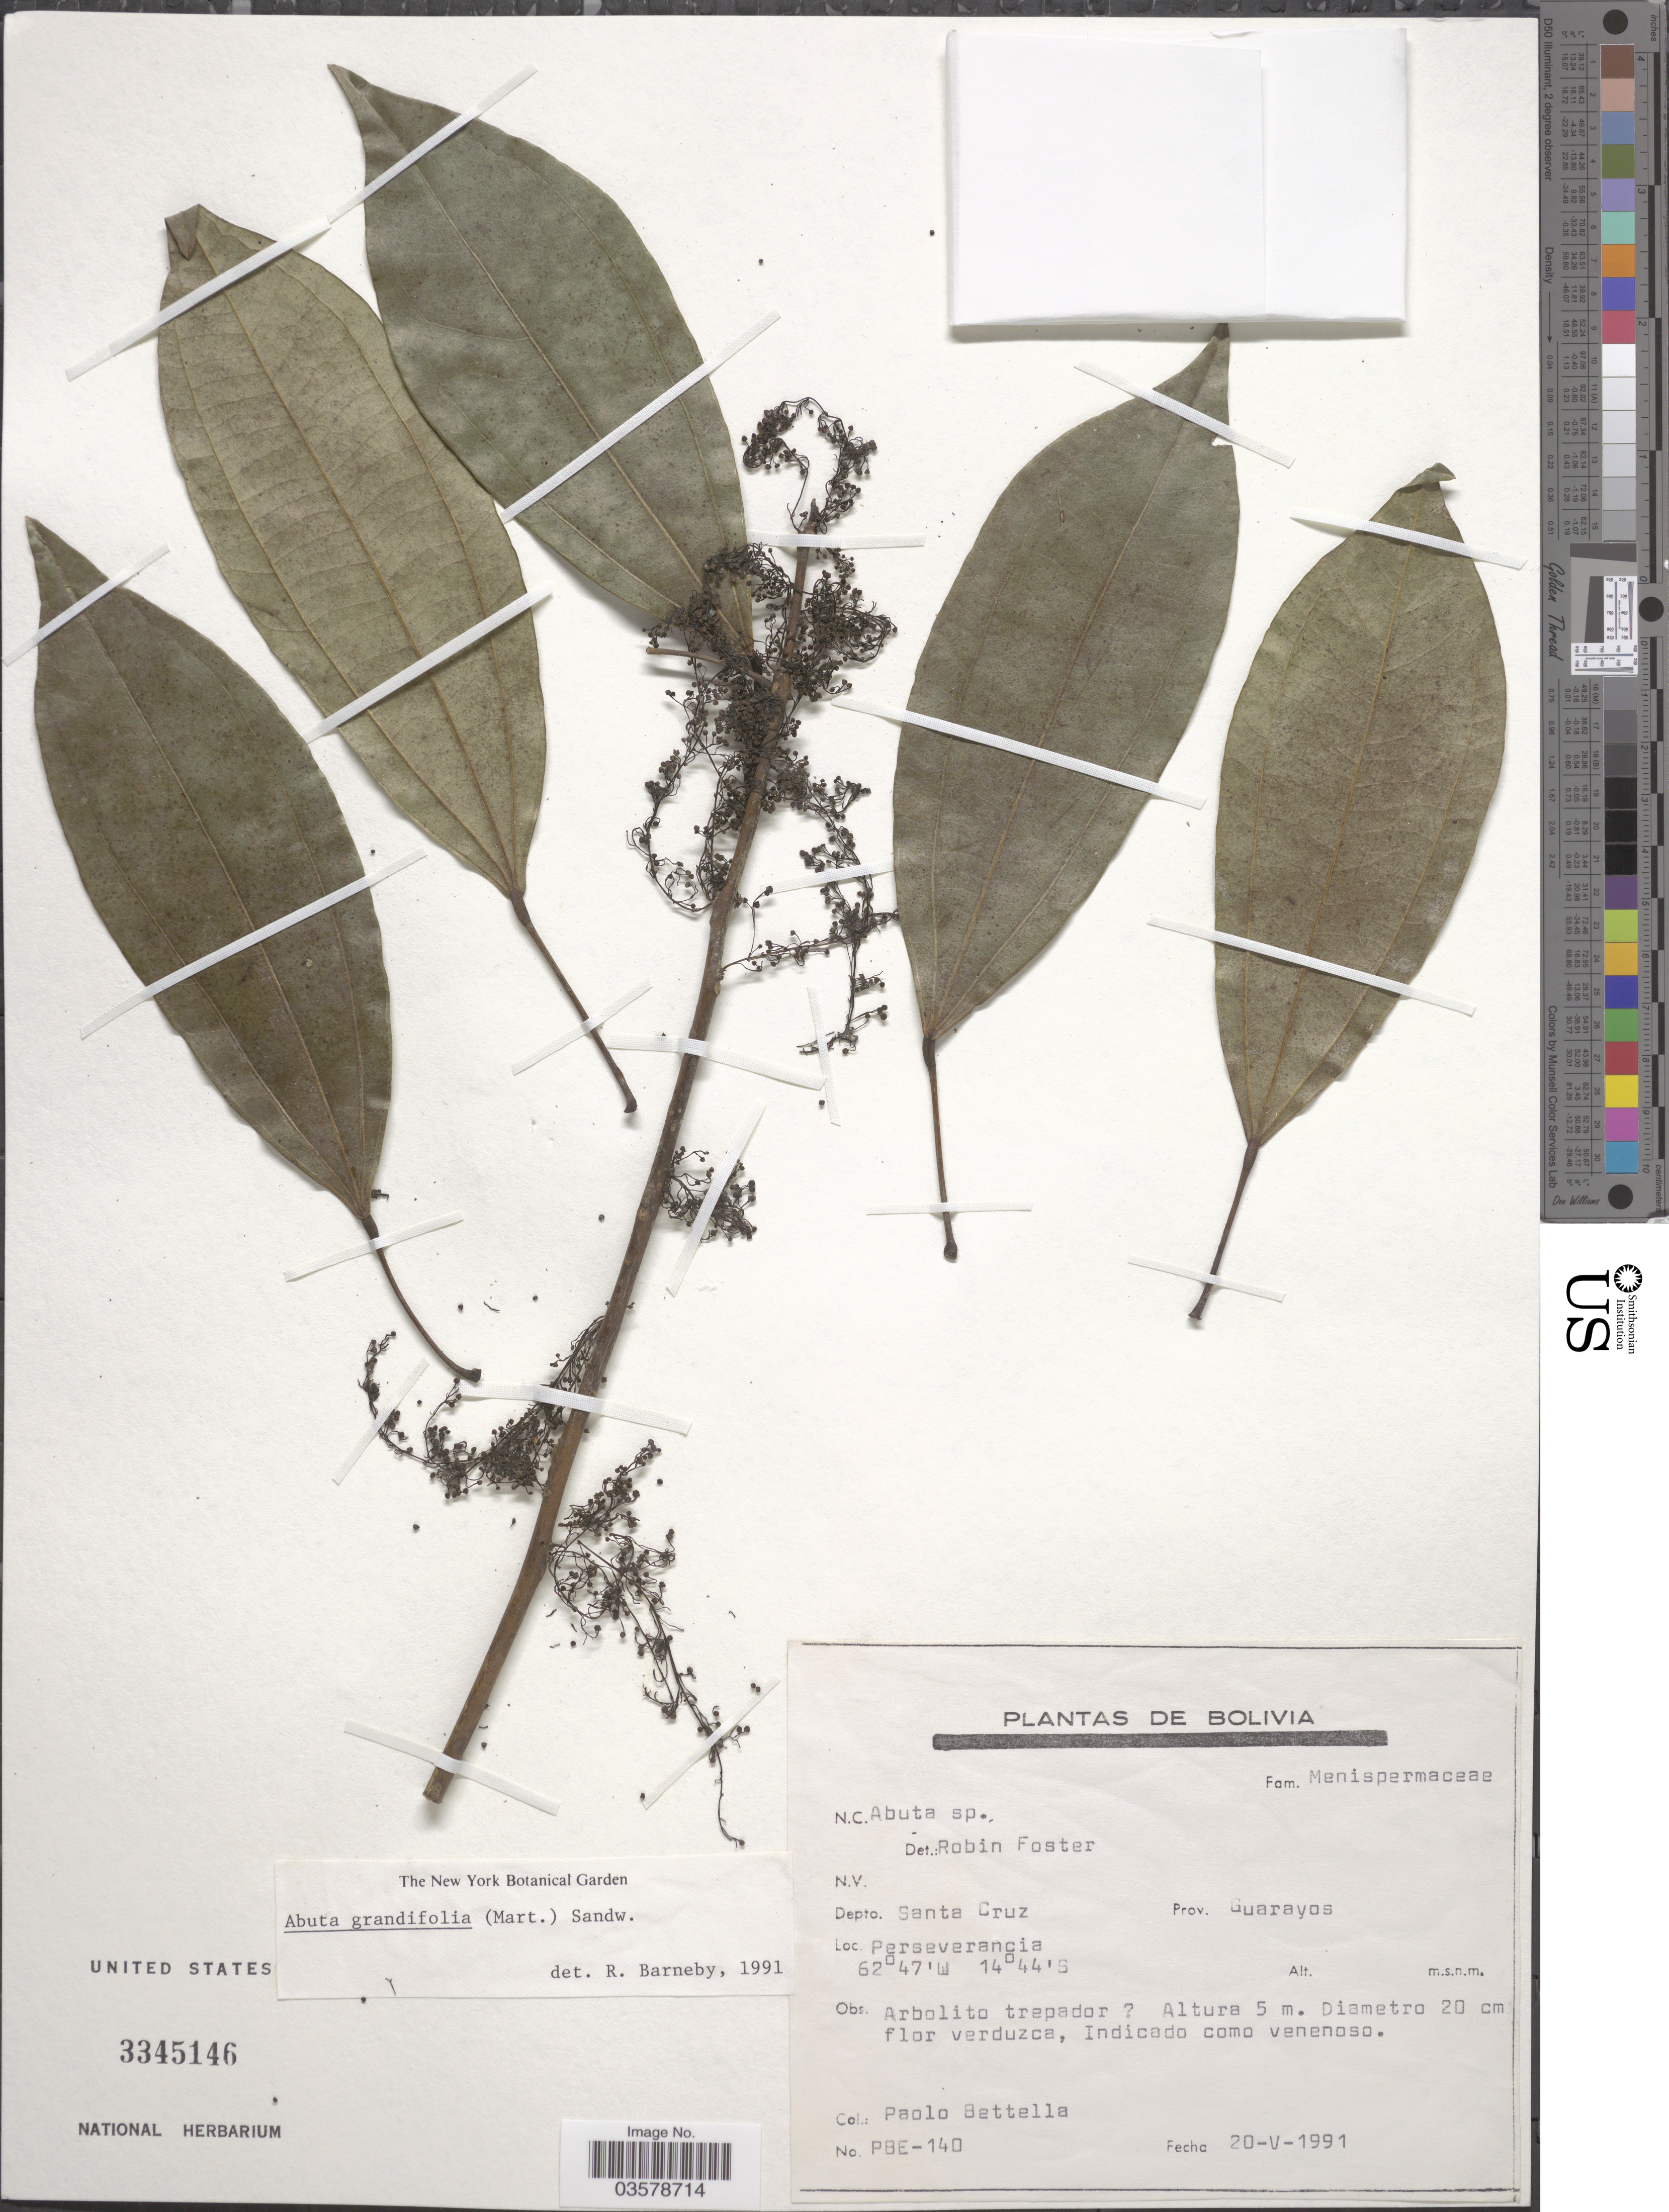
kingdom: Plantae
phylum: Tracheophyta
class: Magnoliopsida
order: Ranunculales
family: Menispermaceae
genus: Abuta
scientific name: Abuta grandifolia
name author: (Mart.) Sandwith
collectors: P. Bettella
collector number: PBE-140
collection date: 1991-05-20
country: Bolivia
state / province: Santa Cruz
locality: Depto. Santa Cruz. Prov. Guarayos. Perseverancia.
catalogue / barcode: US 3345146